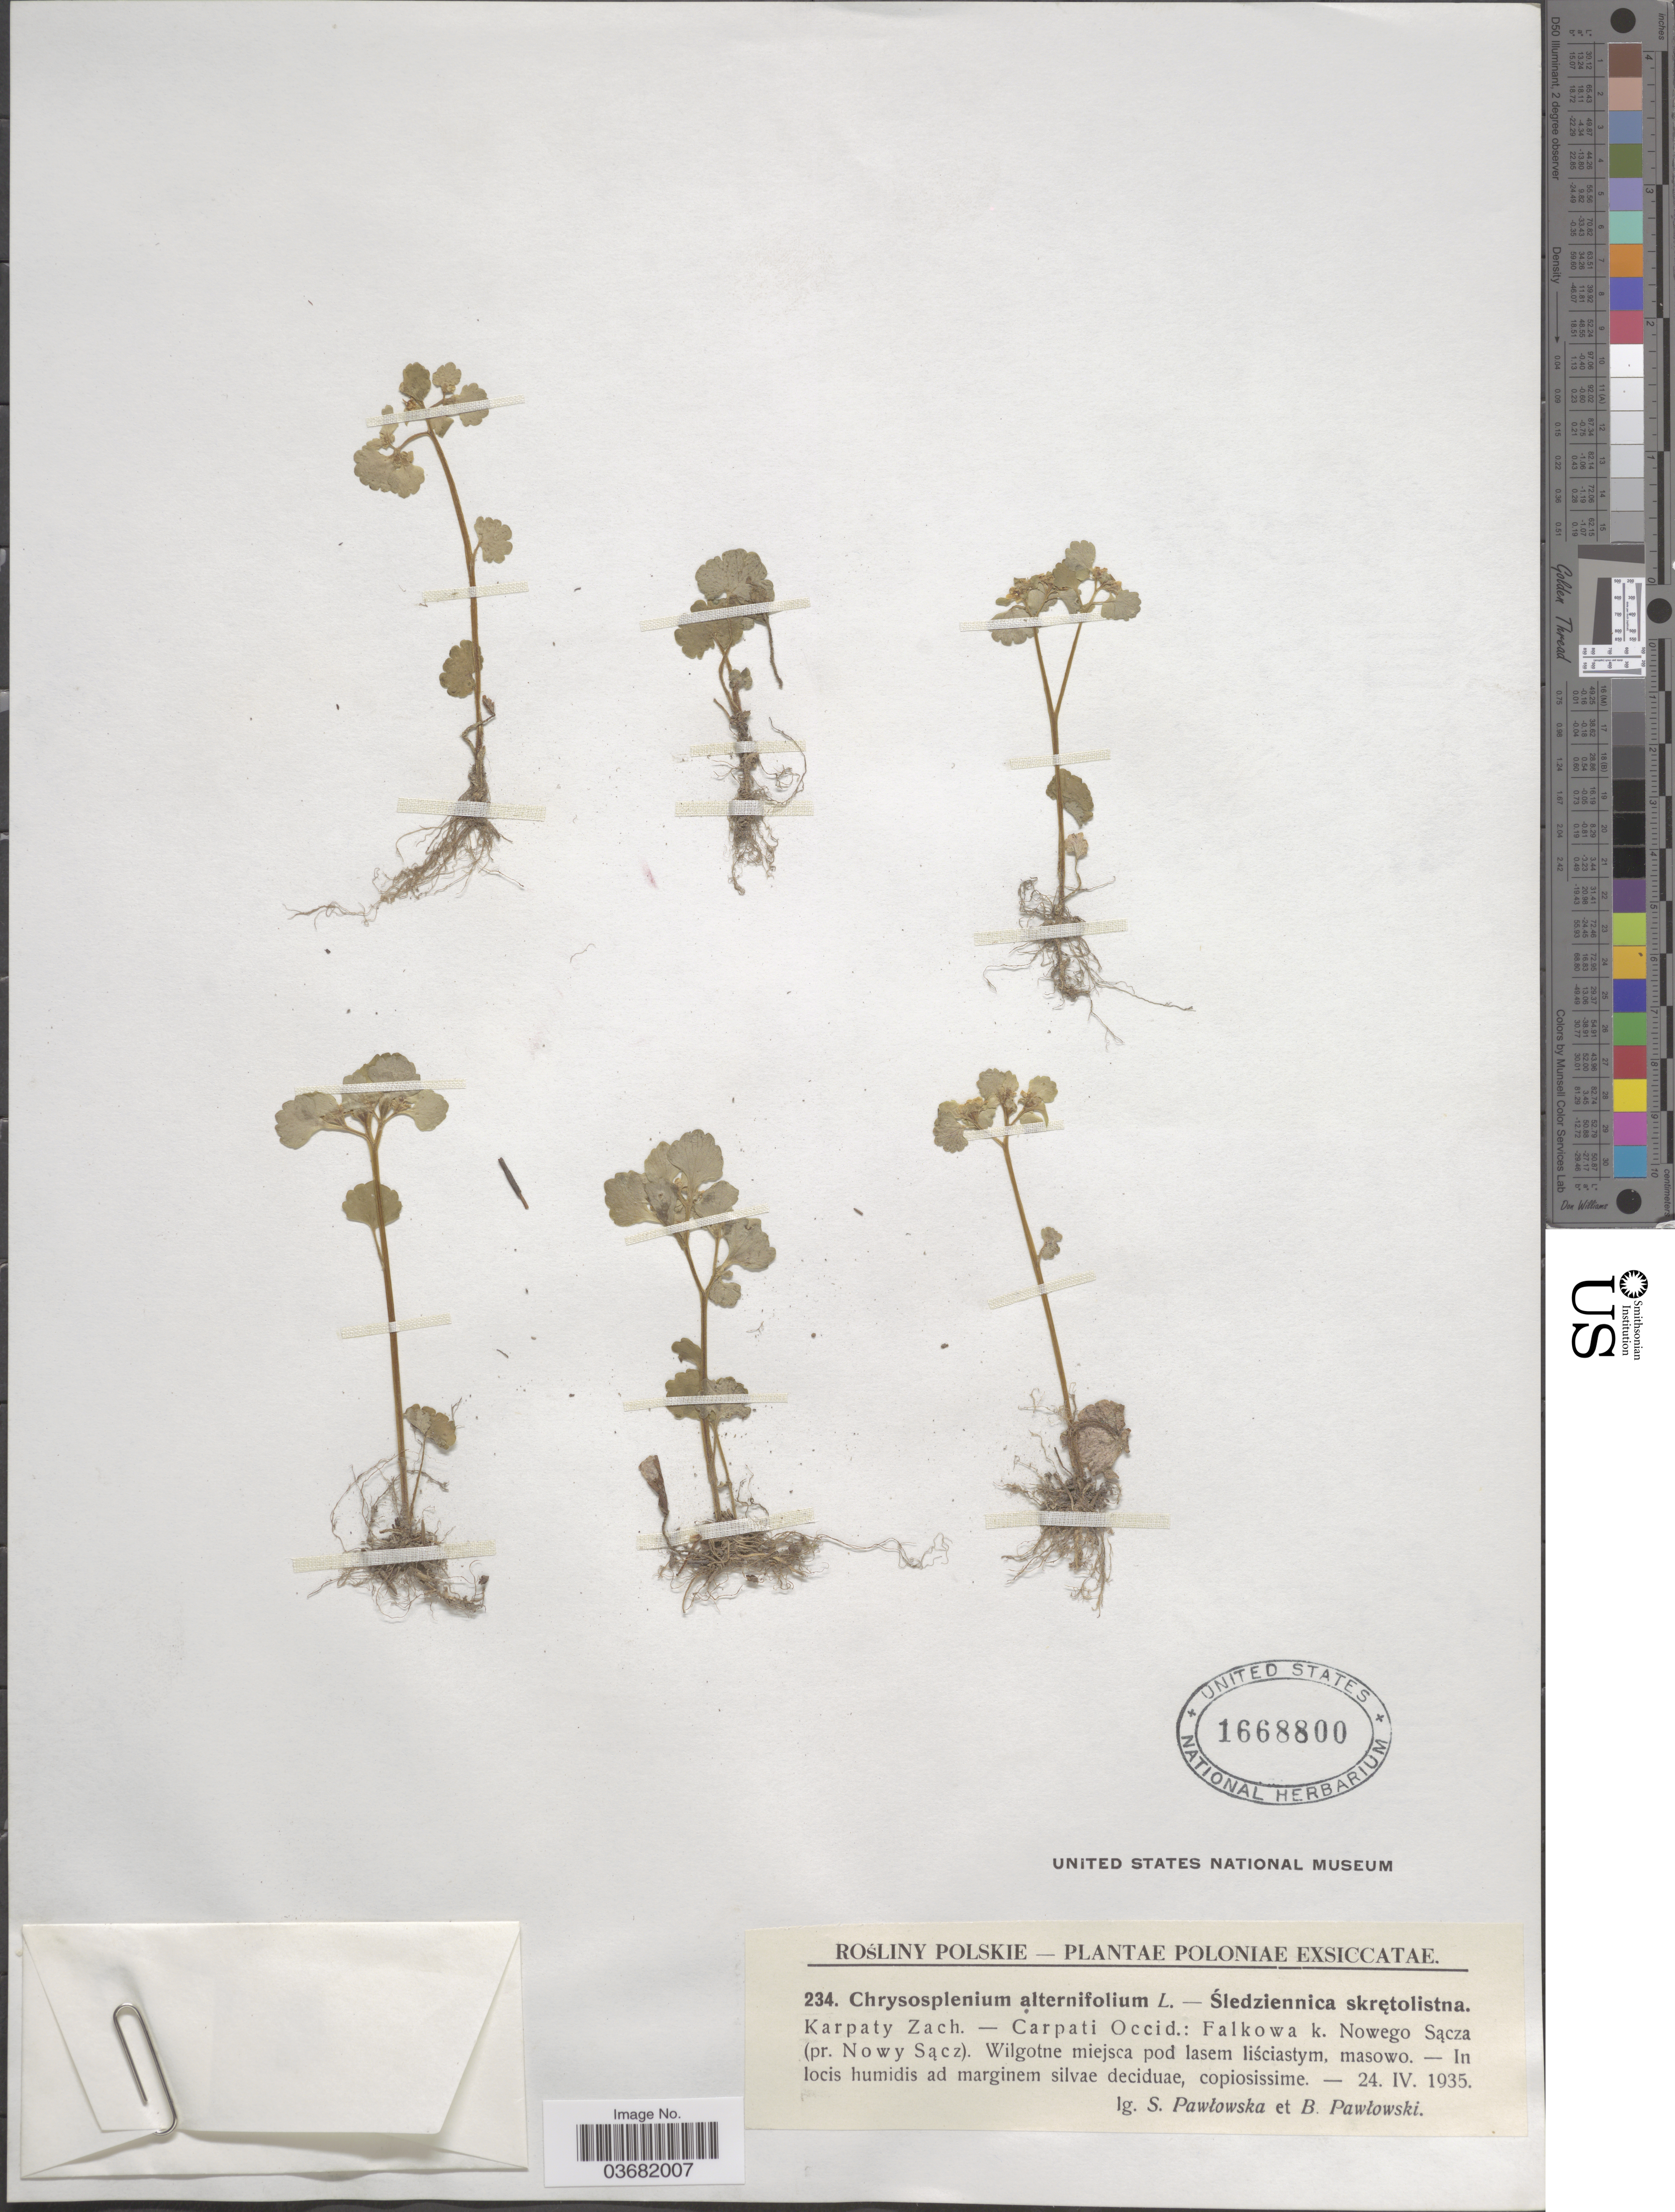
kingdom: Plantae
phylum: Tracheophyta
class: Magnoliopsida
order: Saxifragales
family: Saxifragaceae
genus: Chrysosplenium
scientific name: Chrysosplenium alternifolium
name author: L.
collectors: S. Pawlowska & B. Pawlowski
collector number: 234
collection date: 1935-04-24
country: Poland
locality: Poloniae. Karpaty Zach. - Carpati Occid.: Falkowa k. Nowego Sącza (pr. Nowy Sącz).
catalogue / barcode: US 1668800